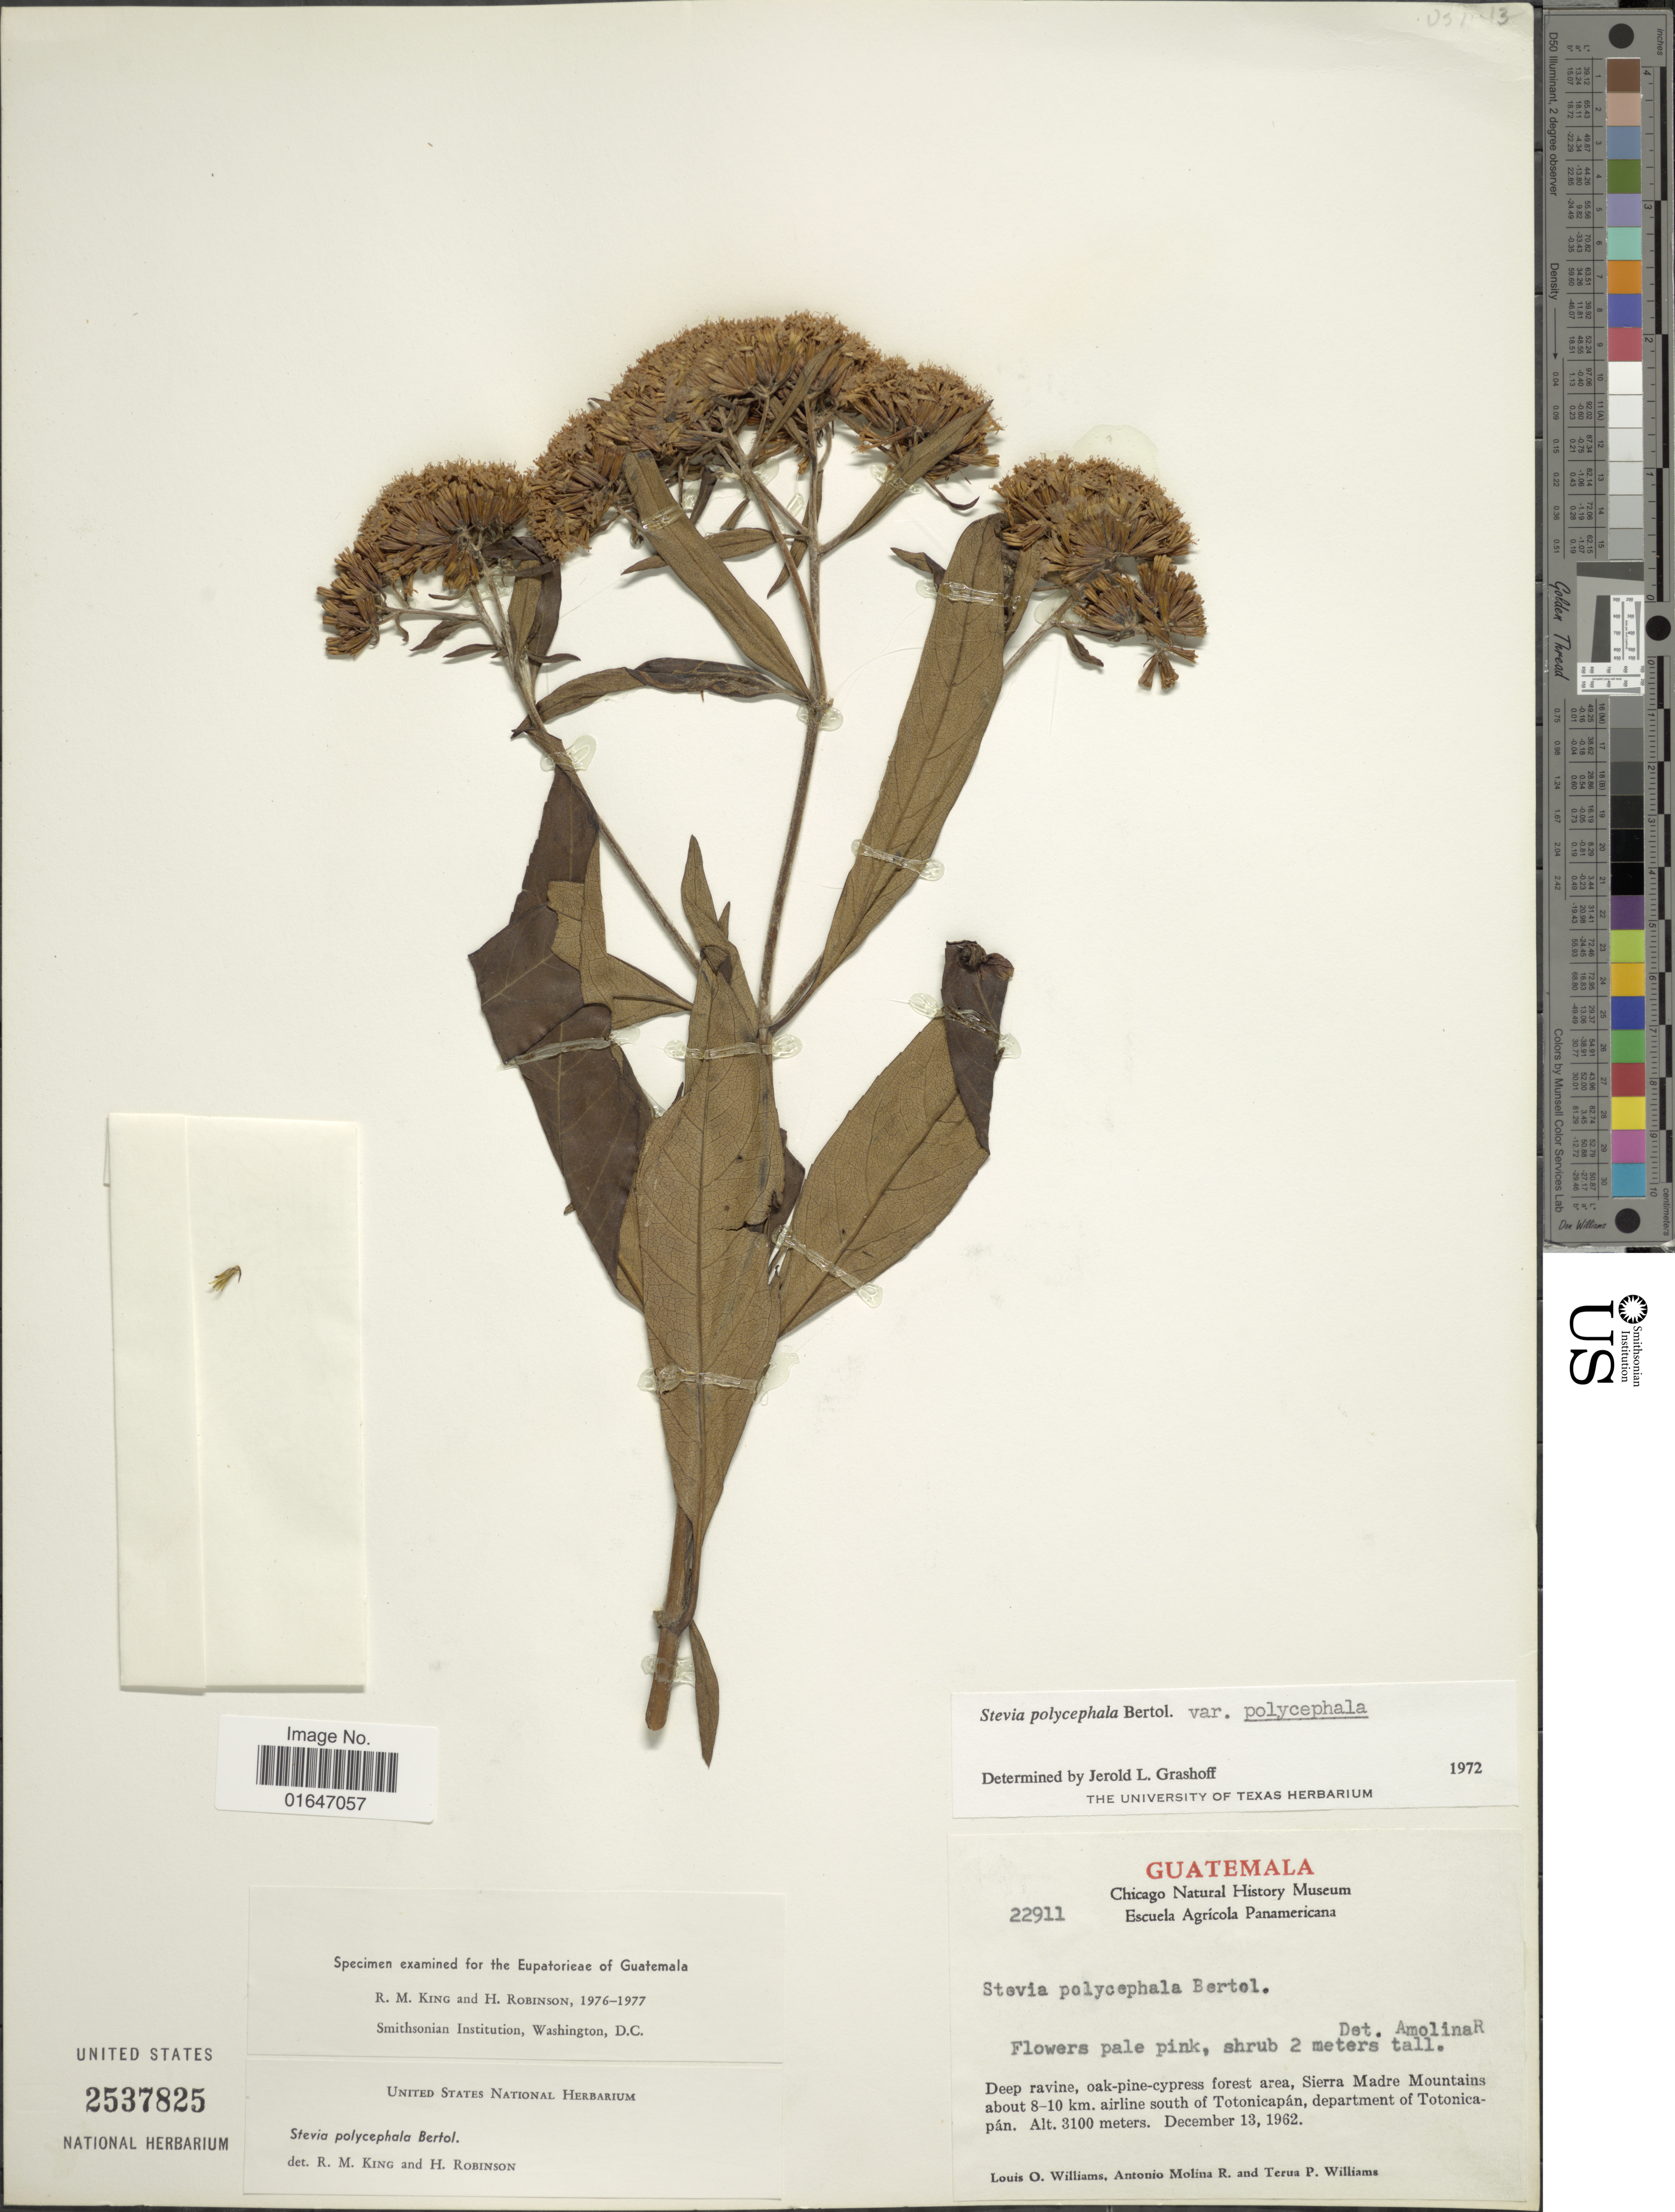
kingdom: Plantae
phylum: Tracheophyta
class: Magnoliopsida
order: Asterales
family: Asteraceae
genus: Stevia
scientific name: Stevia polycephala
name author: Bertoloni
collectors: L. O. Williams, A. Molina R. & T. P. Williams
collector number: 22911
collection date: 1962-12-13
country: Guatemala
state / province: Totonicapan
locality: Sierra Madre Mountains about 8-10 km. airline south of Totonicapán.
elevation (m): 3100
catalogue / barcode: US 2537825